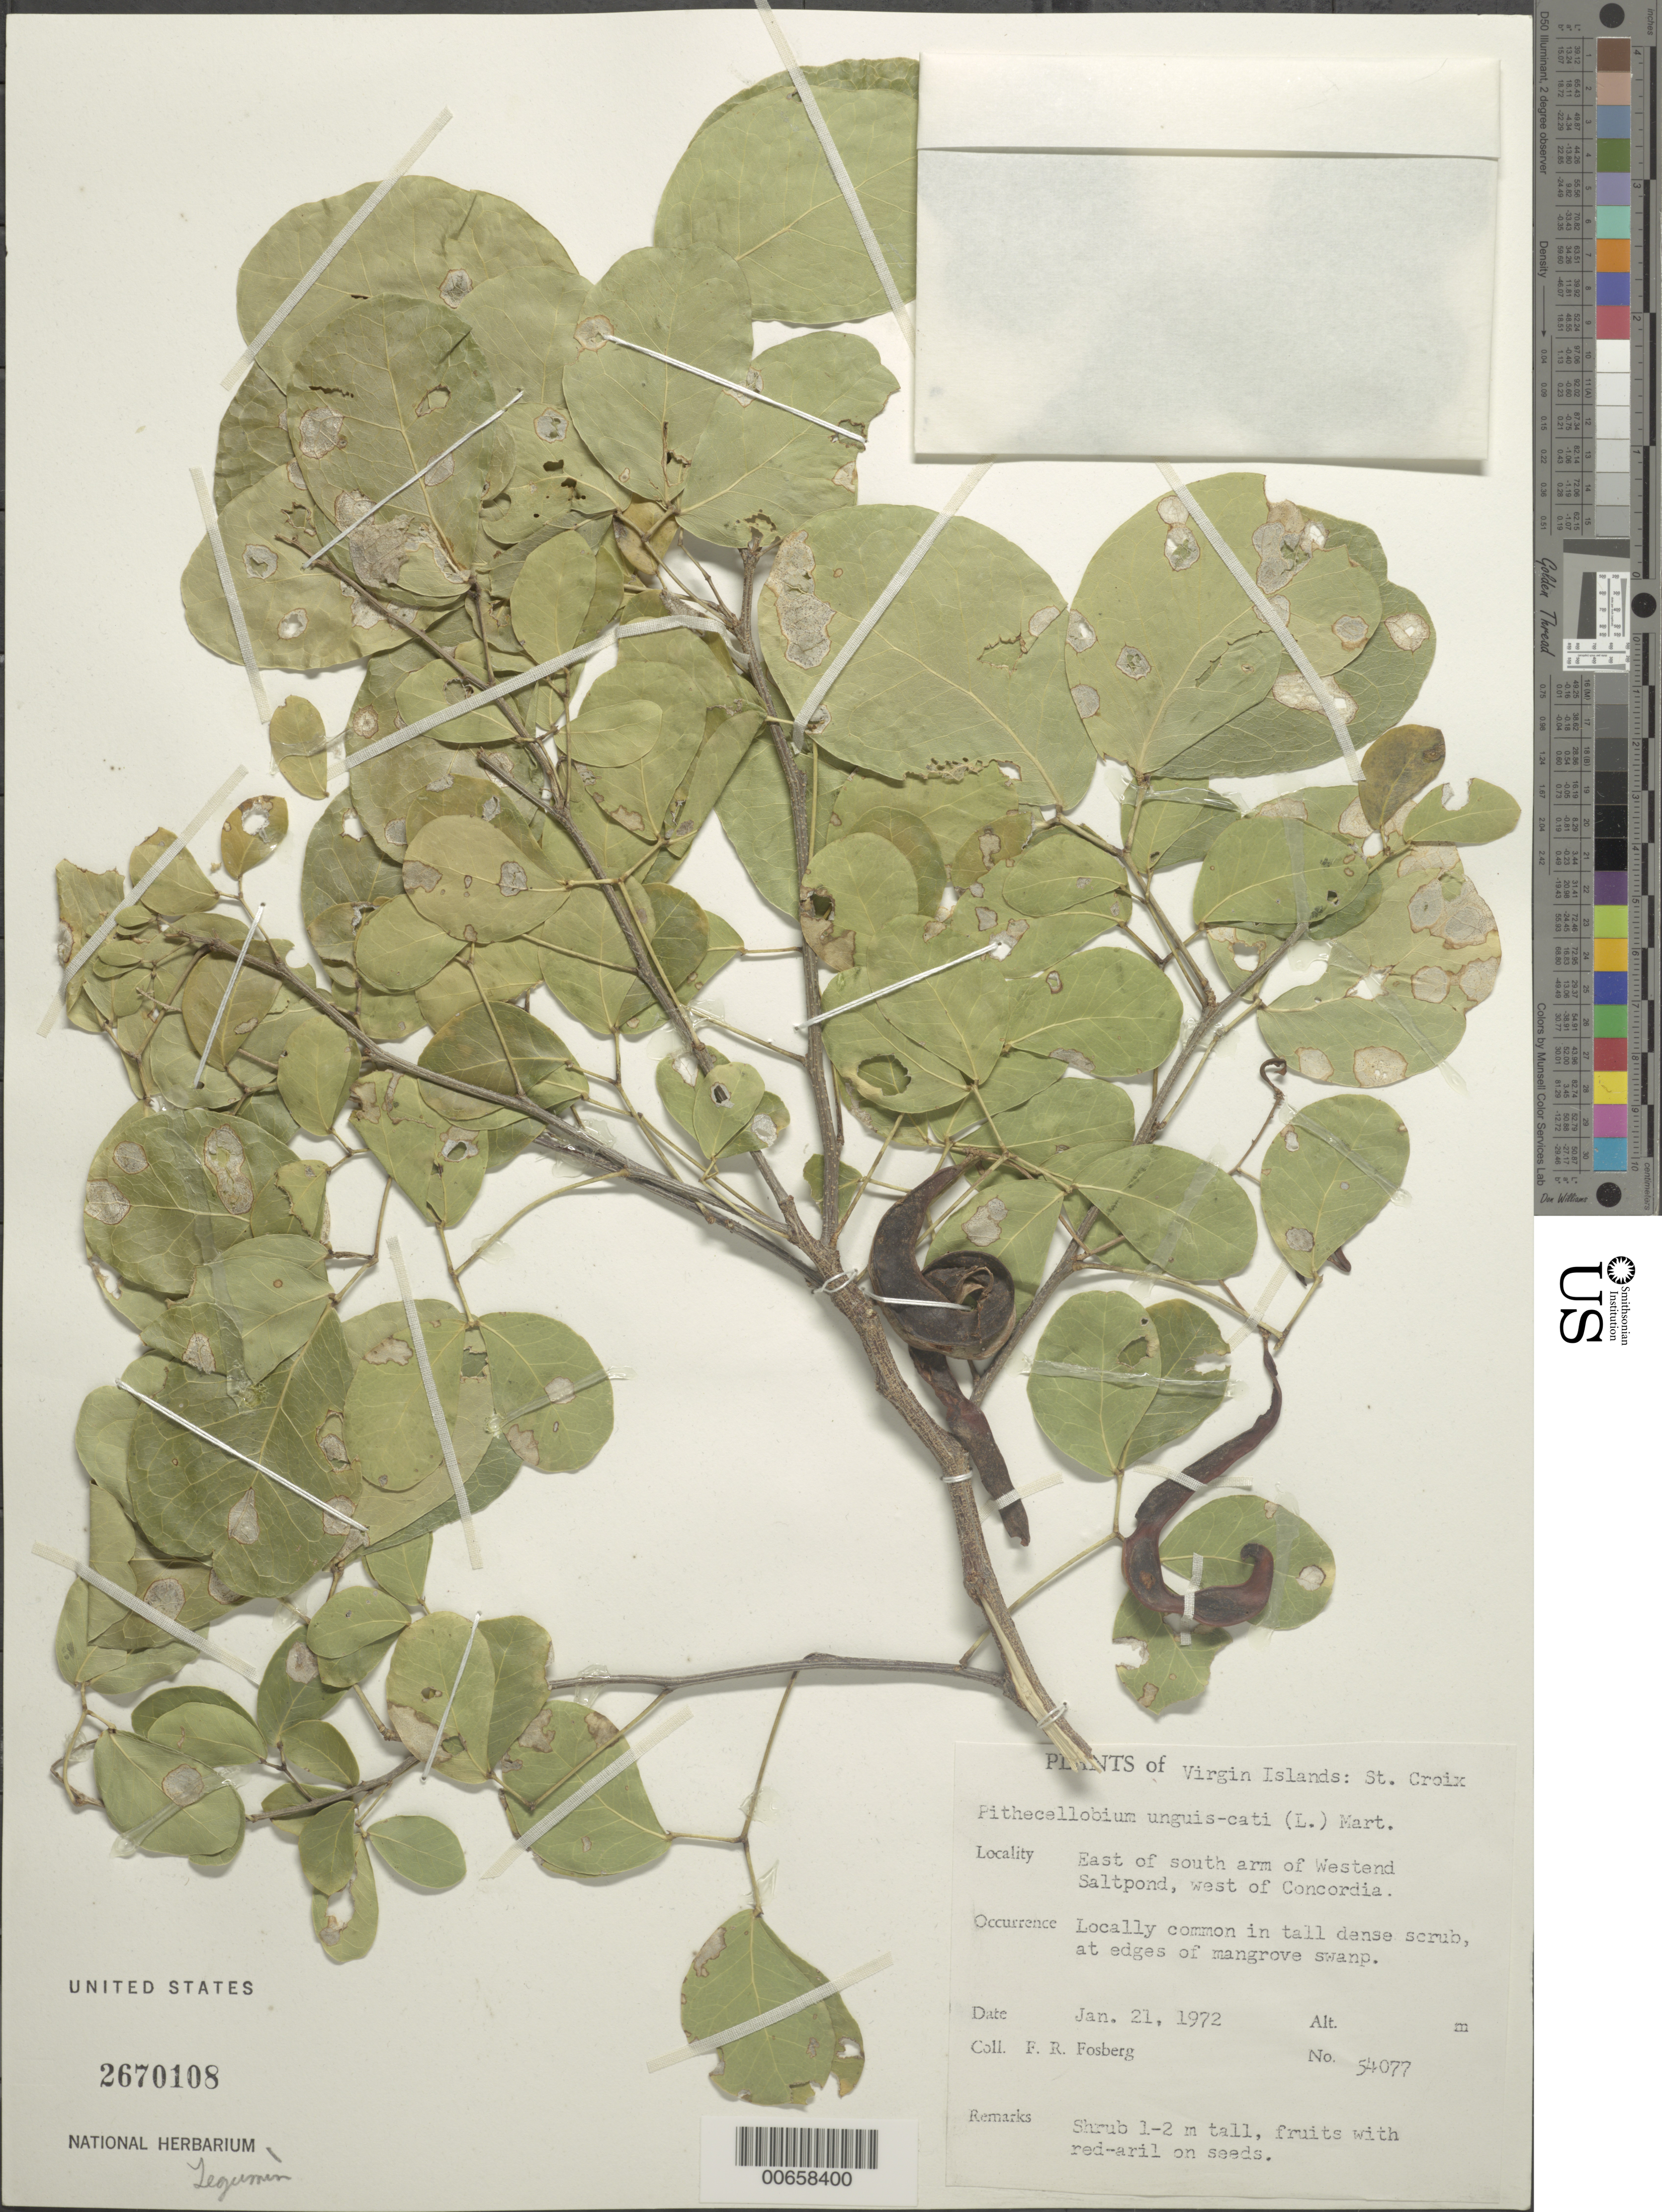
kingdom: Plantae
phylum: Tracheophyta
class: Magnoliopsida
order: Fabales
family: Fabaceae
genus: Pithecellobium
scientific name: Pithecellobium unguis-cati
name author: (L.) Benth.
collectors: F. R. Fosberg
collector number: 54077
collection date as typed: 21 Jan 1972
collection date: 1972-01-21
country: U.S. Virgin Islands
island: St. Croix Island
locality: Saltpond, E of S arm of Westend; W of Concordia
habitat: In tall dense scrub, at edges of mangrove swamp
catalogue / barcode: US 2670108